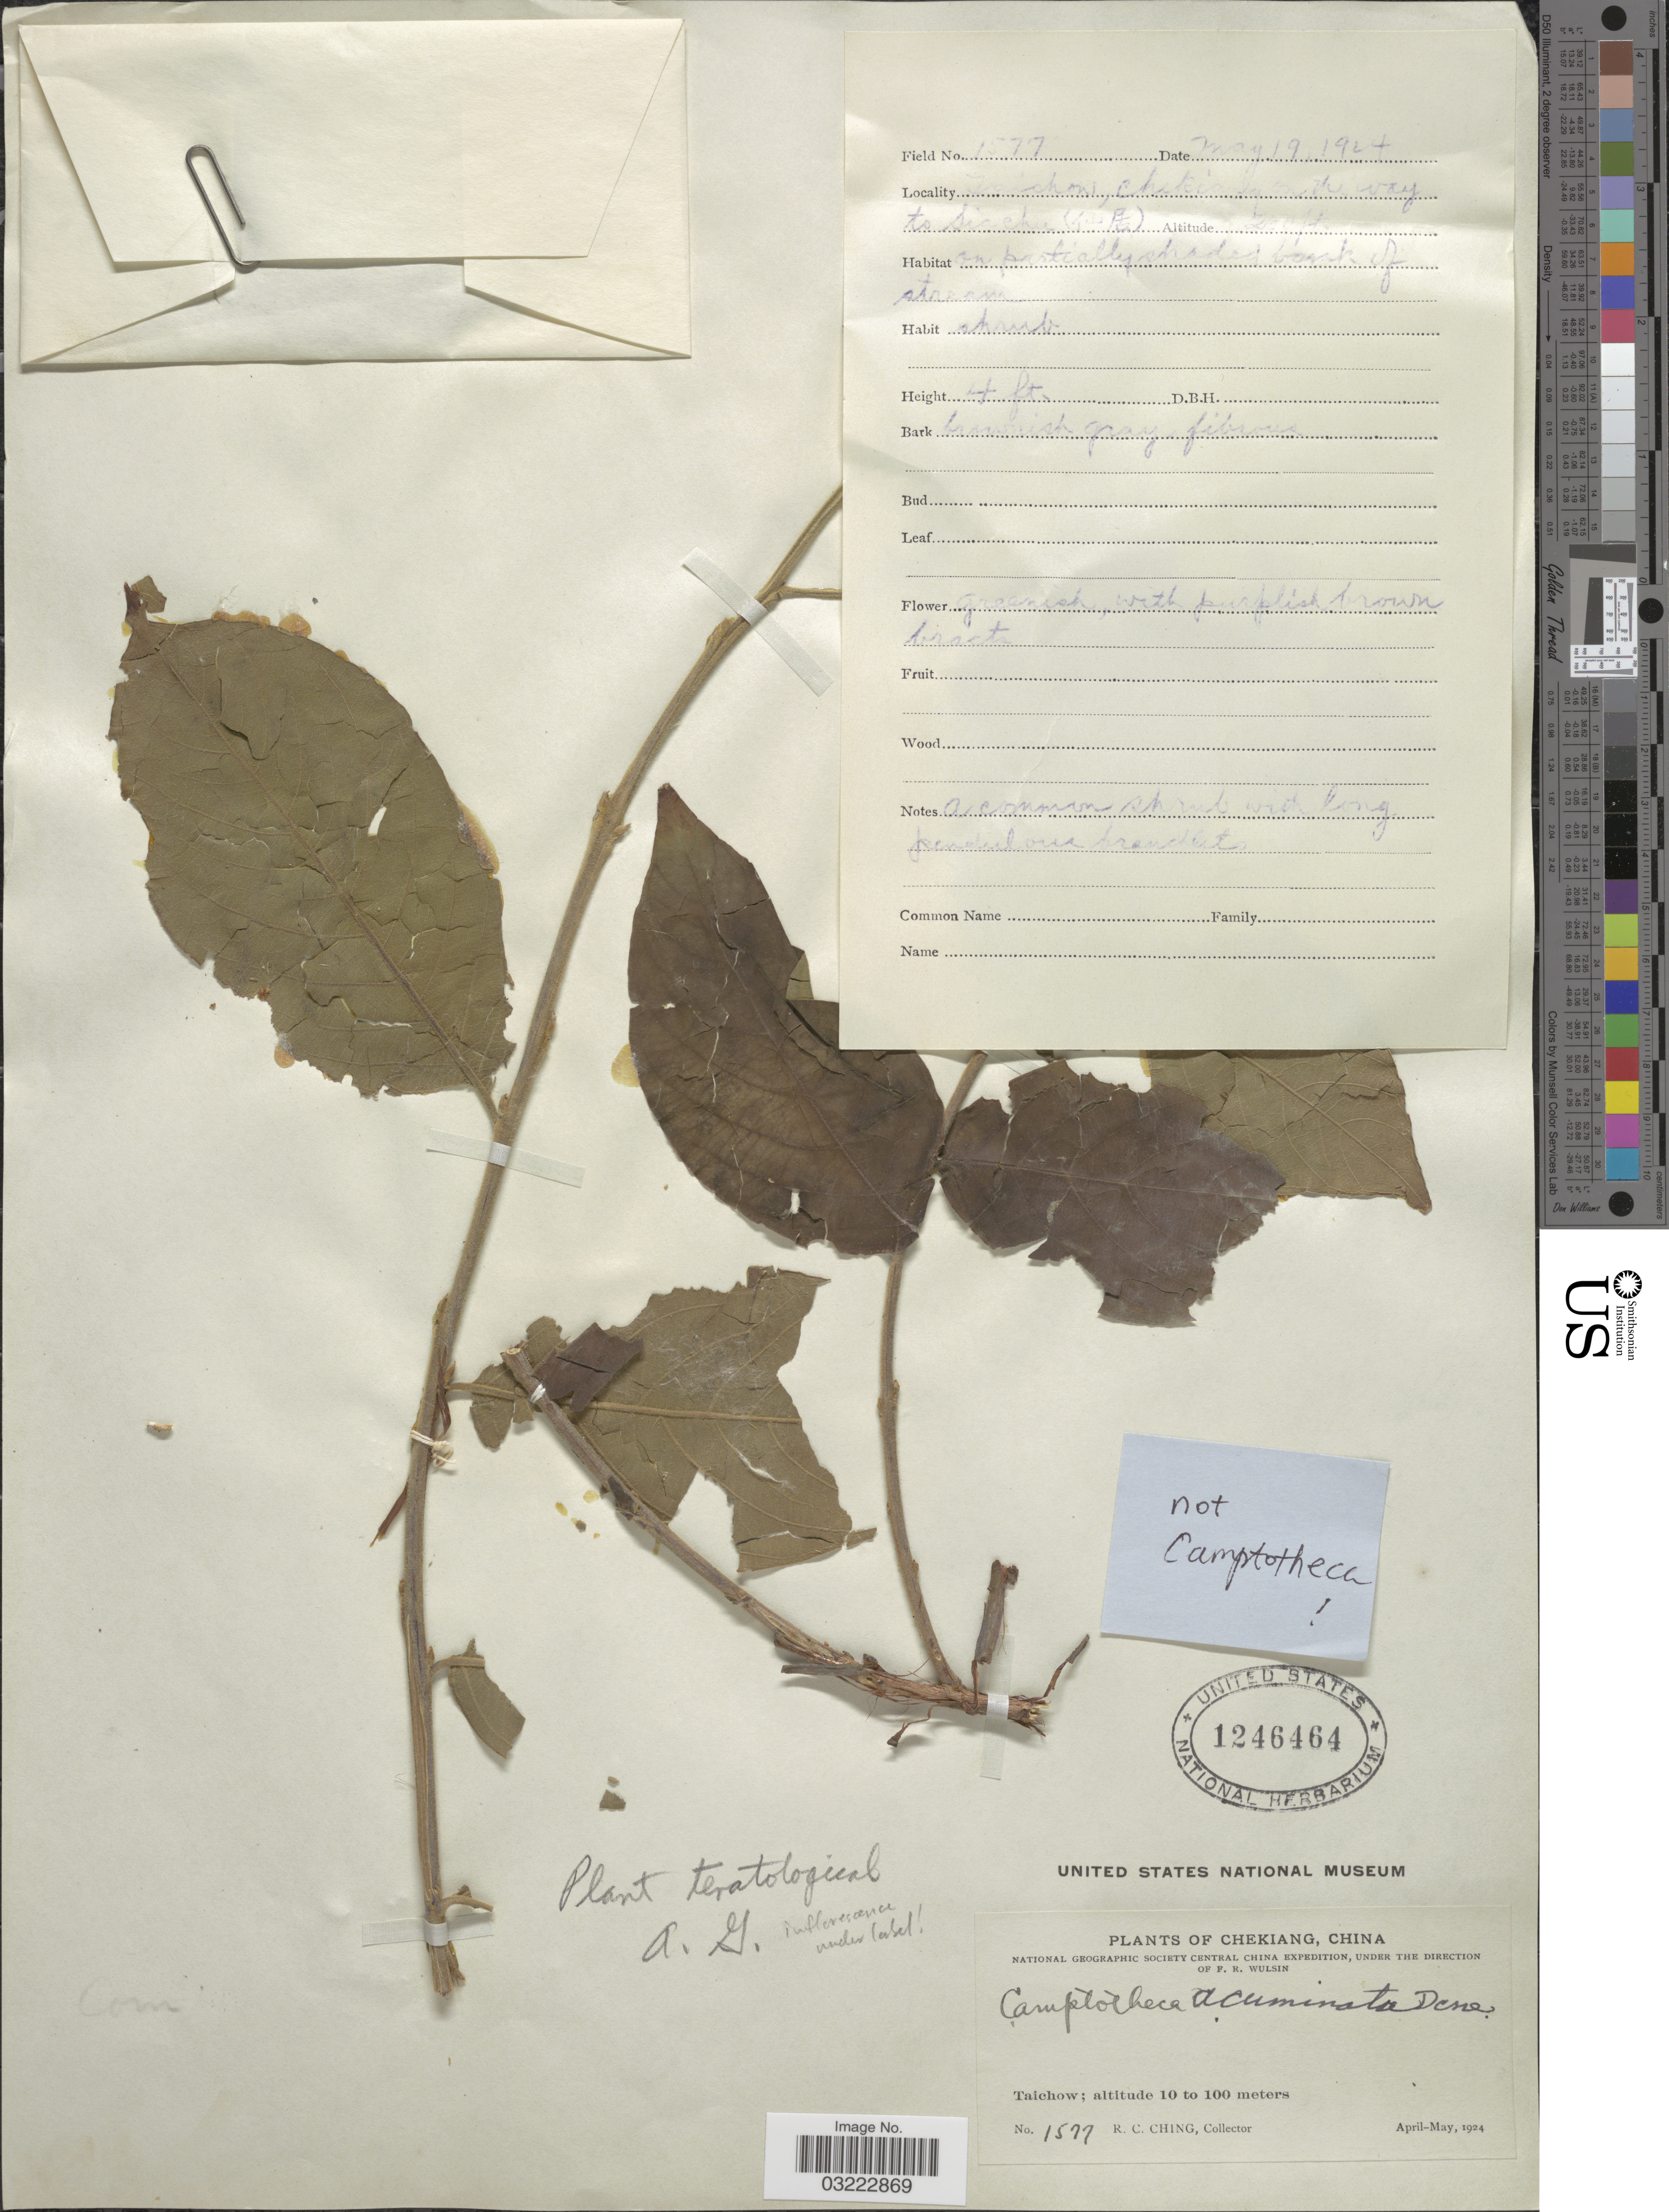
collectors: R. C. Ching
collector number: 1577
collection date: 1924-04/1924-05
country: China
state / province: Zhejiang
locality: Chongqing, on the way to Siachu .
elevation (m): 61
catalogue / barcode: US 1246464